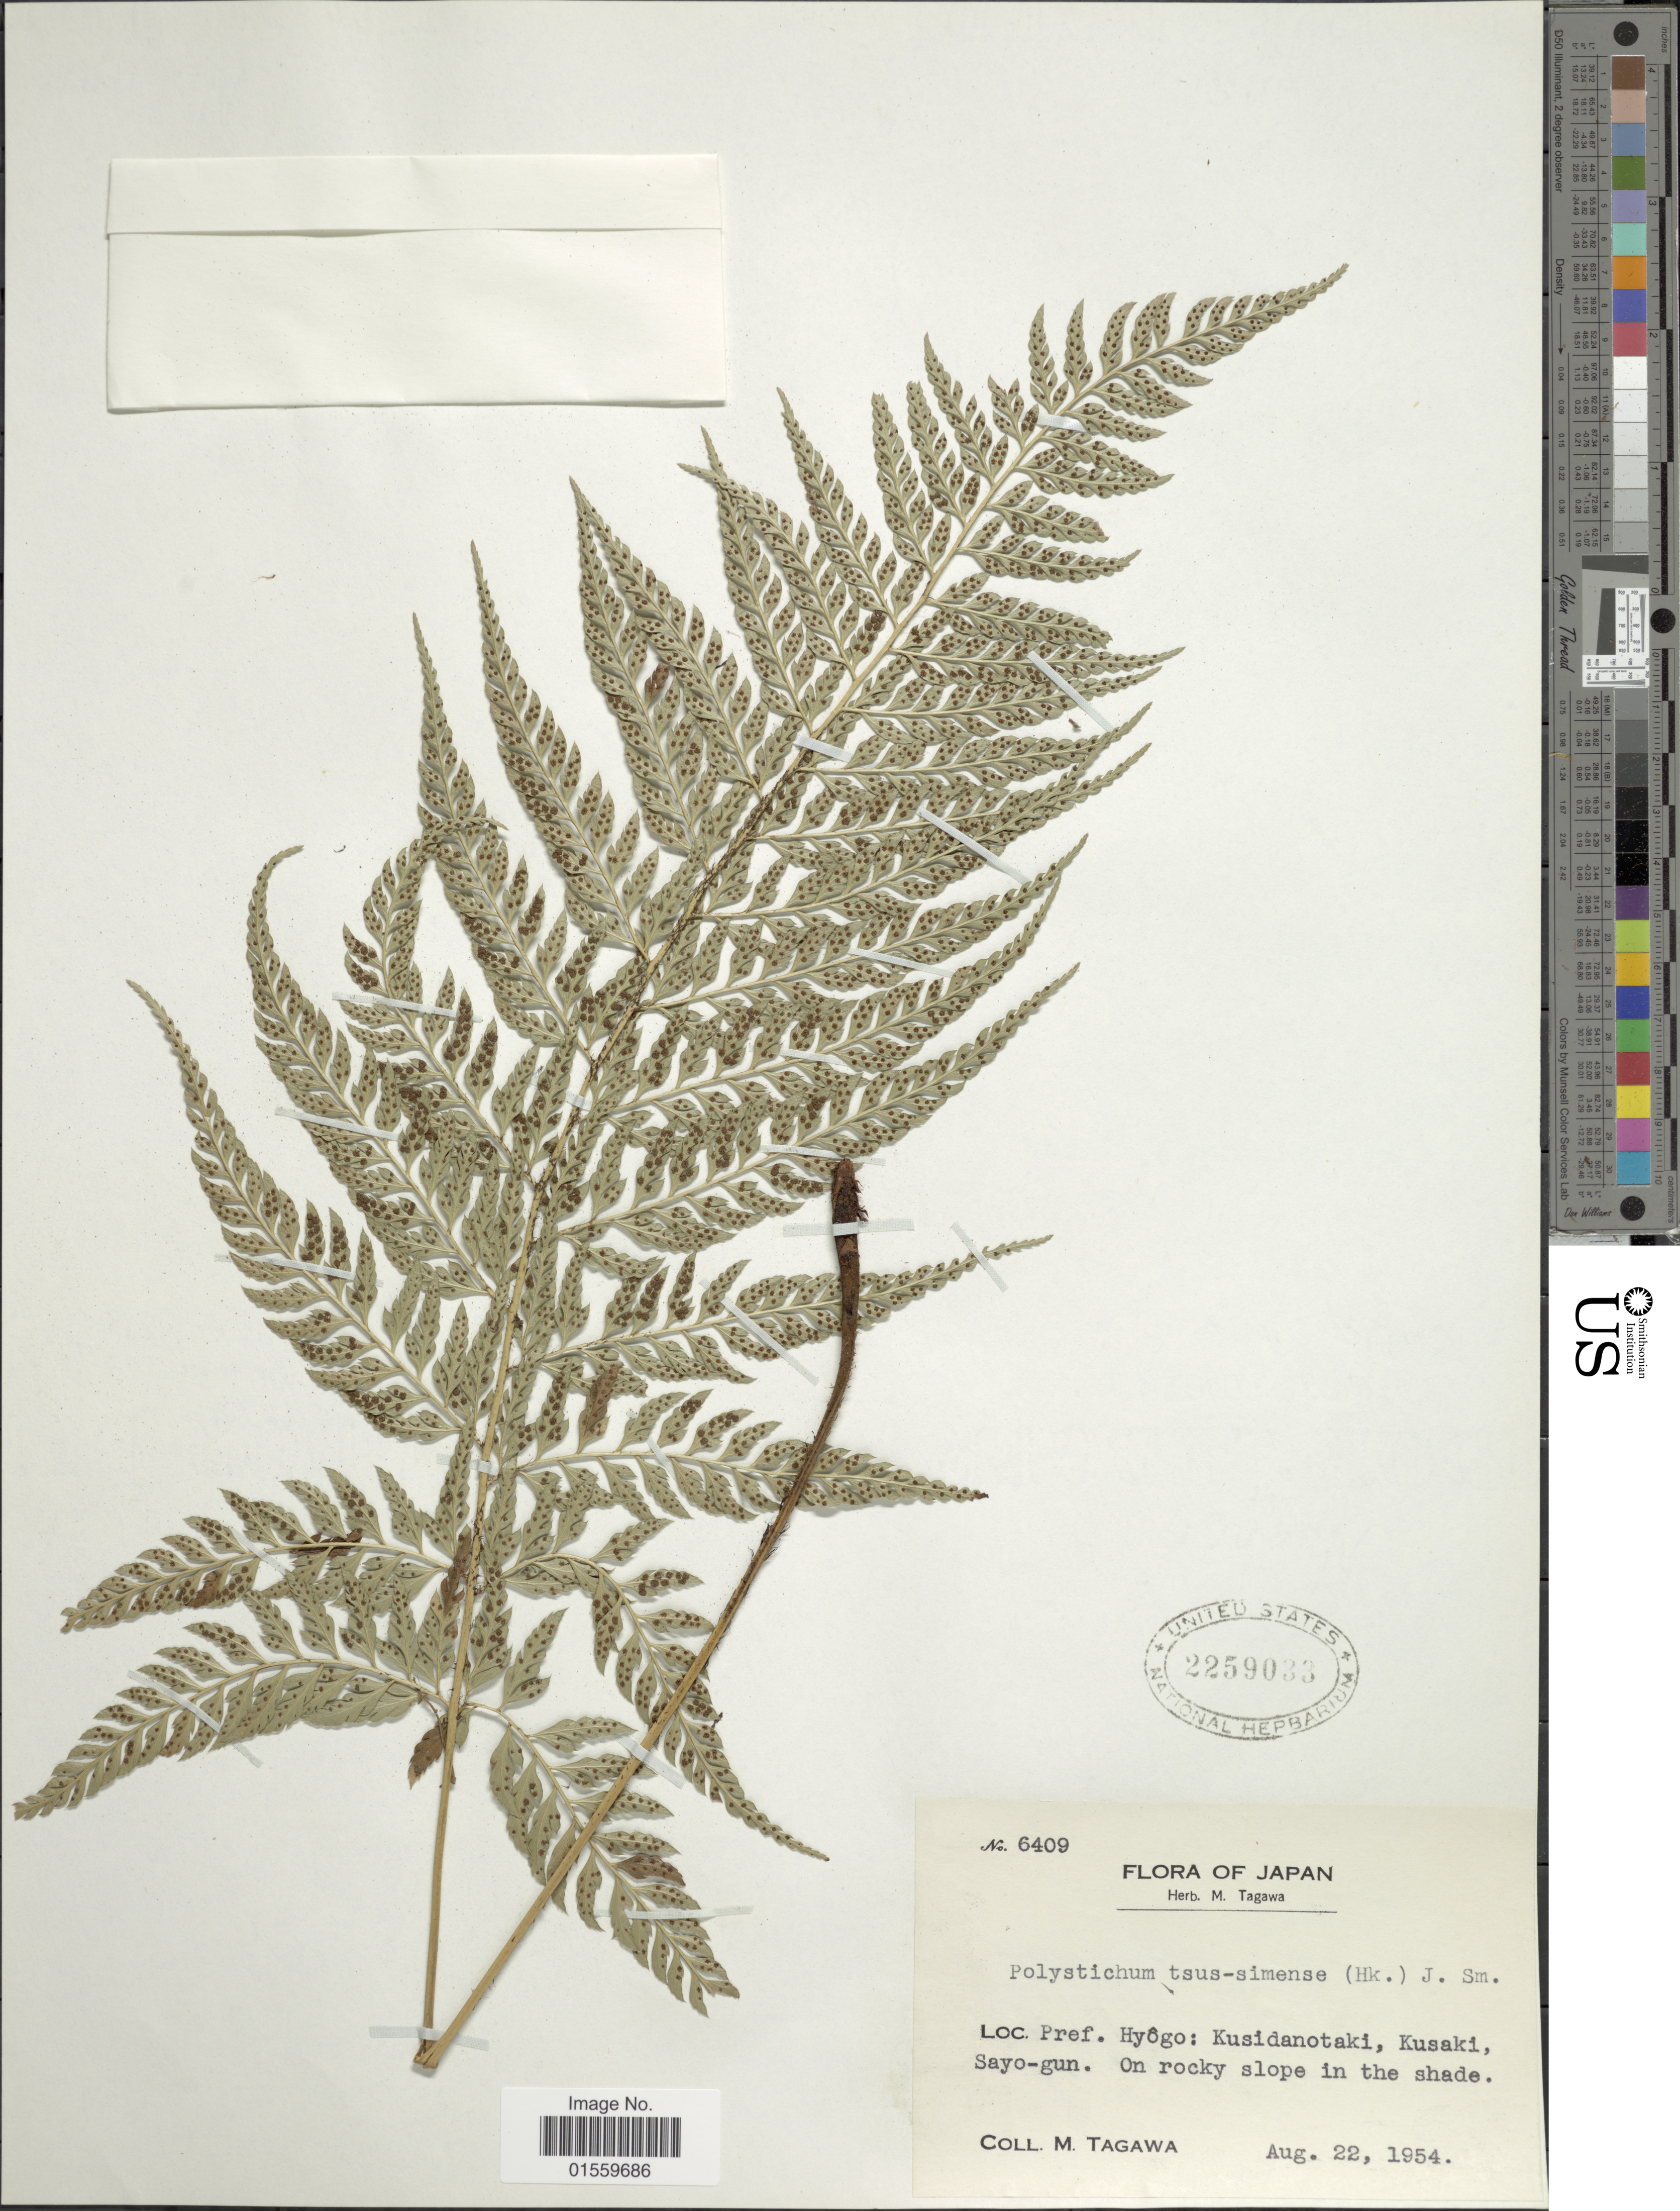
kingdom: Plantae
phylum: Tracheophyta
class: Polypodiopsida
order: Polypodiales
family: Dryopteridaceae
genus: Polystichum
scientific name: Polystichum tsus-simense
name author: (Hook.) J. Sm.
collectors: A. Tagawa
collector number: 6409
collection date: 1954-08-22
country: Japan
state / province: Hyogo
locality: Kusidanotaki, Kusaki, Sayo-gun.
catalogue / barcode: US 2259033